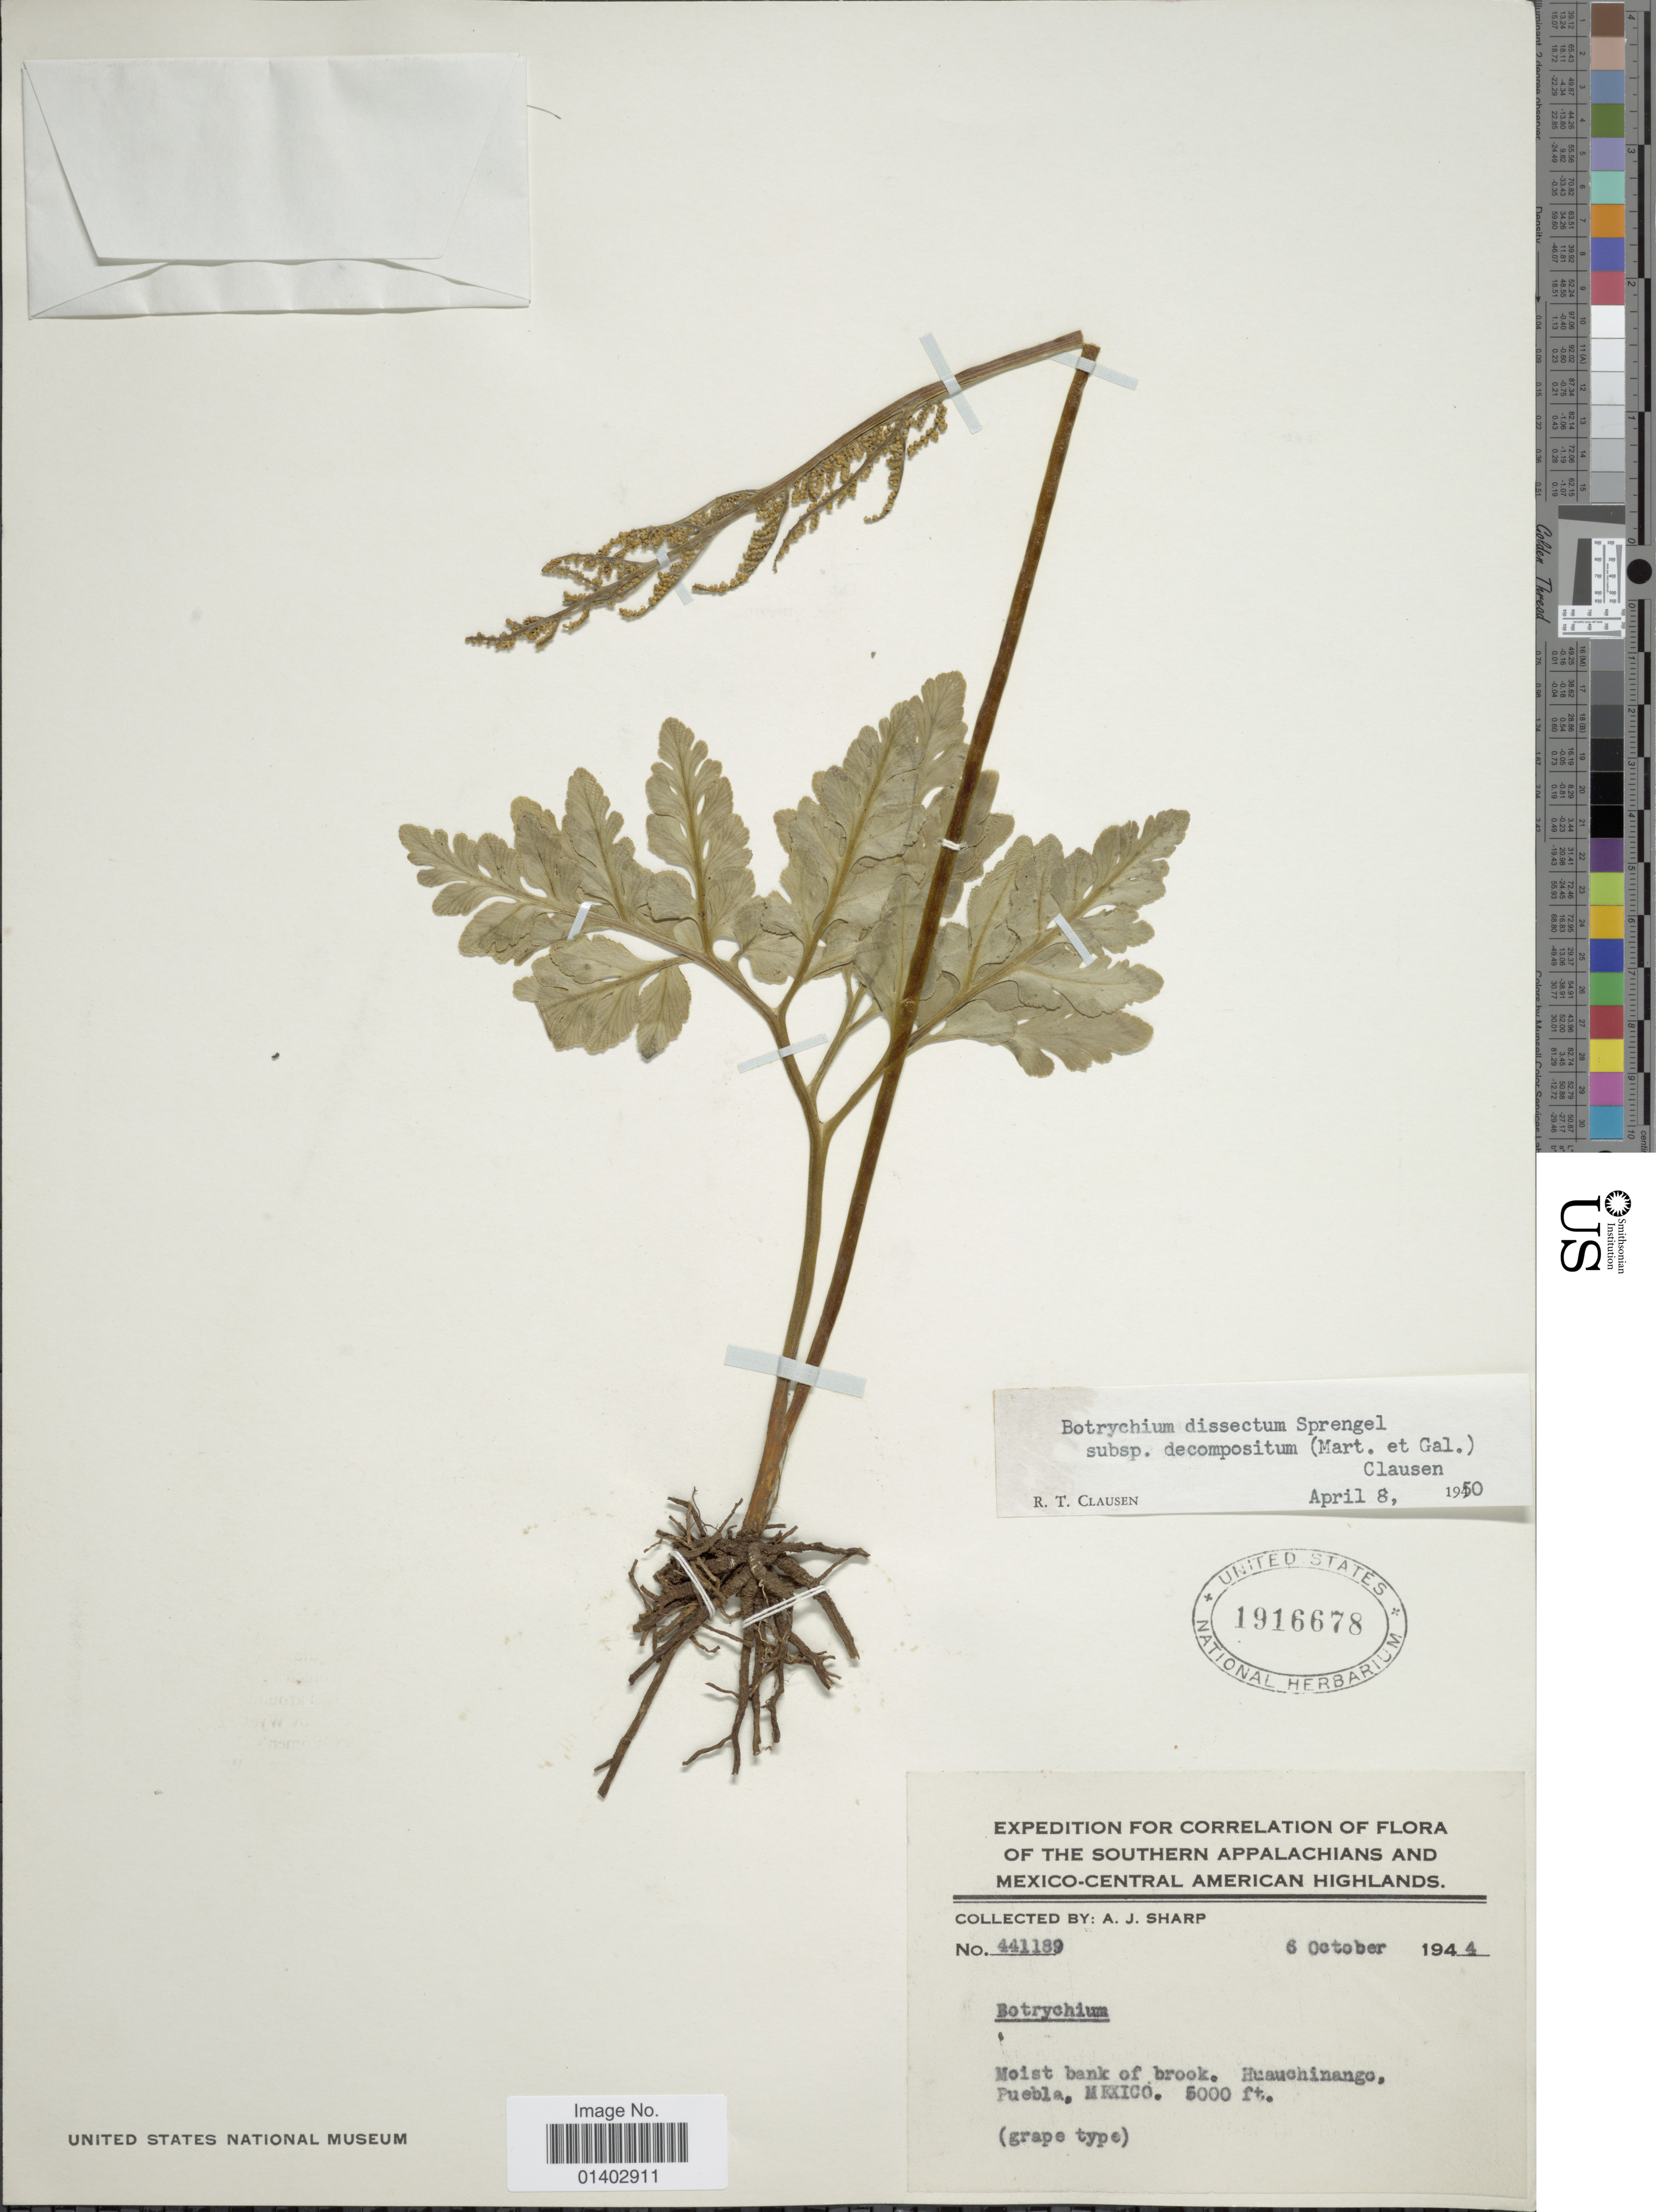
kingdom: Plantae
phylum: Tracheophyta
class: Polypodiopsida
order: Ophioglossales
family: Ophioglossaceae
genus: Botrychium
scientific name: Botrychium dissectum subsp. decompositum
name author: (M. Martens & Galeotti) R.T. Clausen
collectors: A. J. Sharp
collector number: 441189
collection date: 1944-10-06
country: Mexico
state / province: Puebla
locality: Moist bank of brook, Huanchinango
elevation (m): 1524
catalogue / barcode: US 1916678